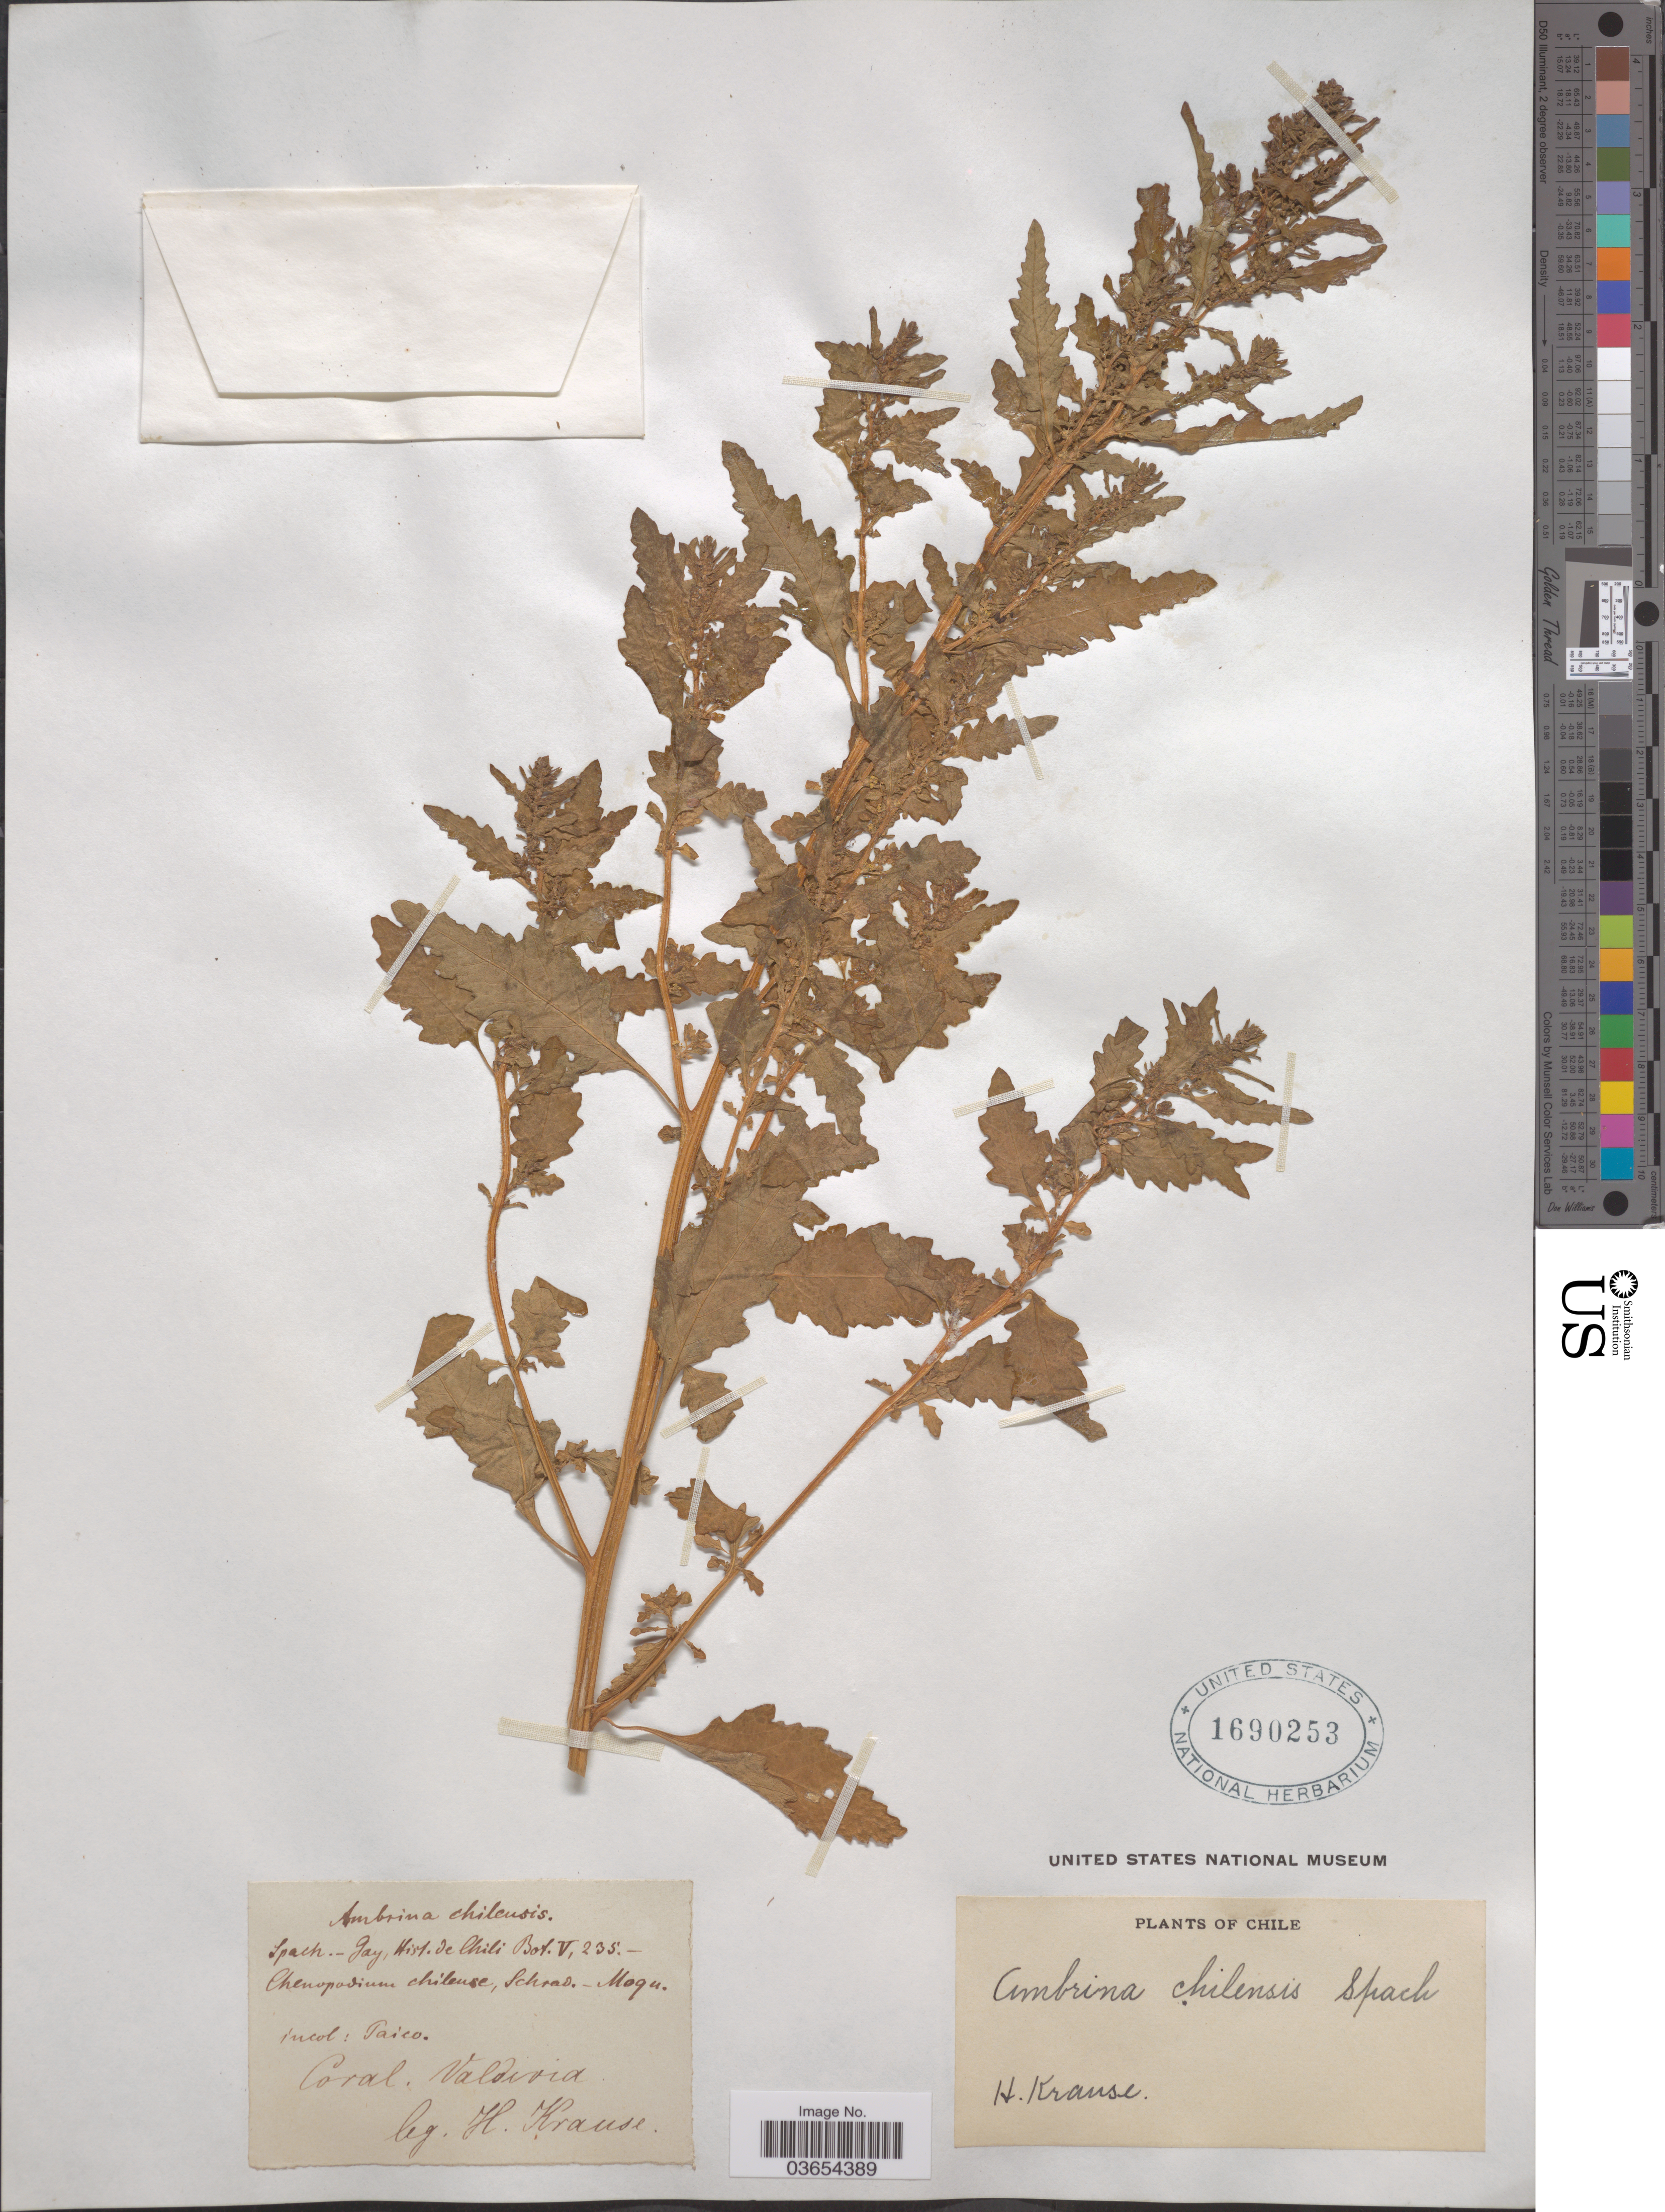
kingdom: Plantae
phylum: Tracheophyta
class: Magnoliopsida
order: Caryophyllales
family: Amaranthaceae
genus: Chenopodium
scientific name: Chenopodium ambrosioides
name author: L.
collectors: H. Krause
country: Chile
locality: Coral, Valdivia.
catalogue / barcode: US 1690253